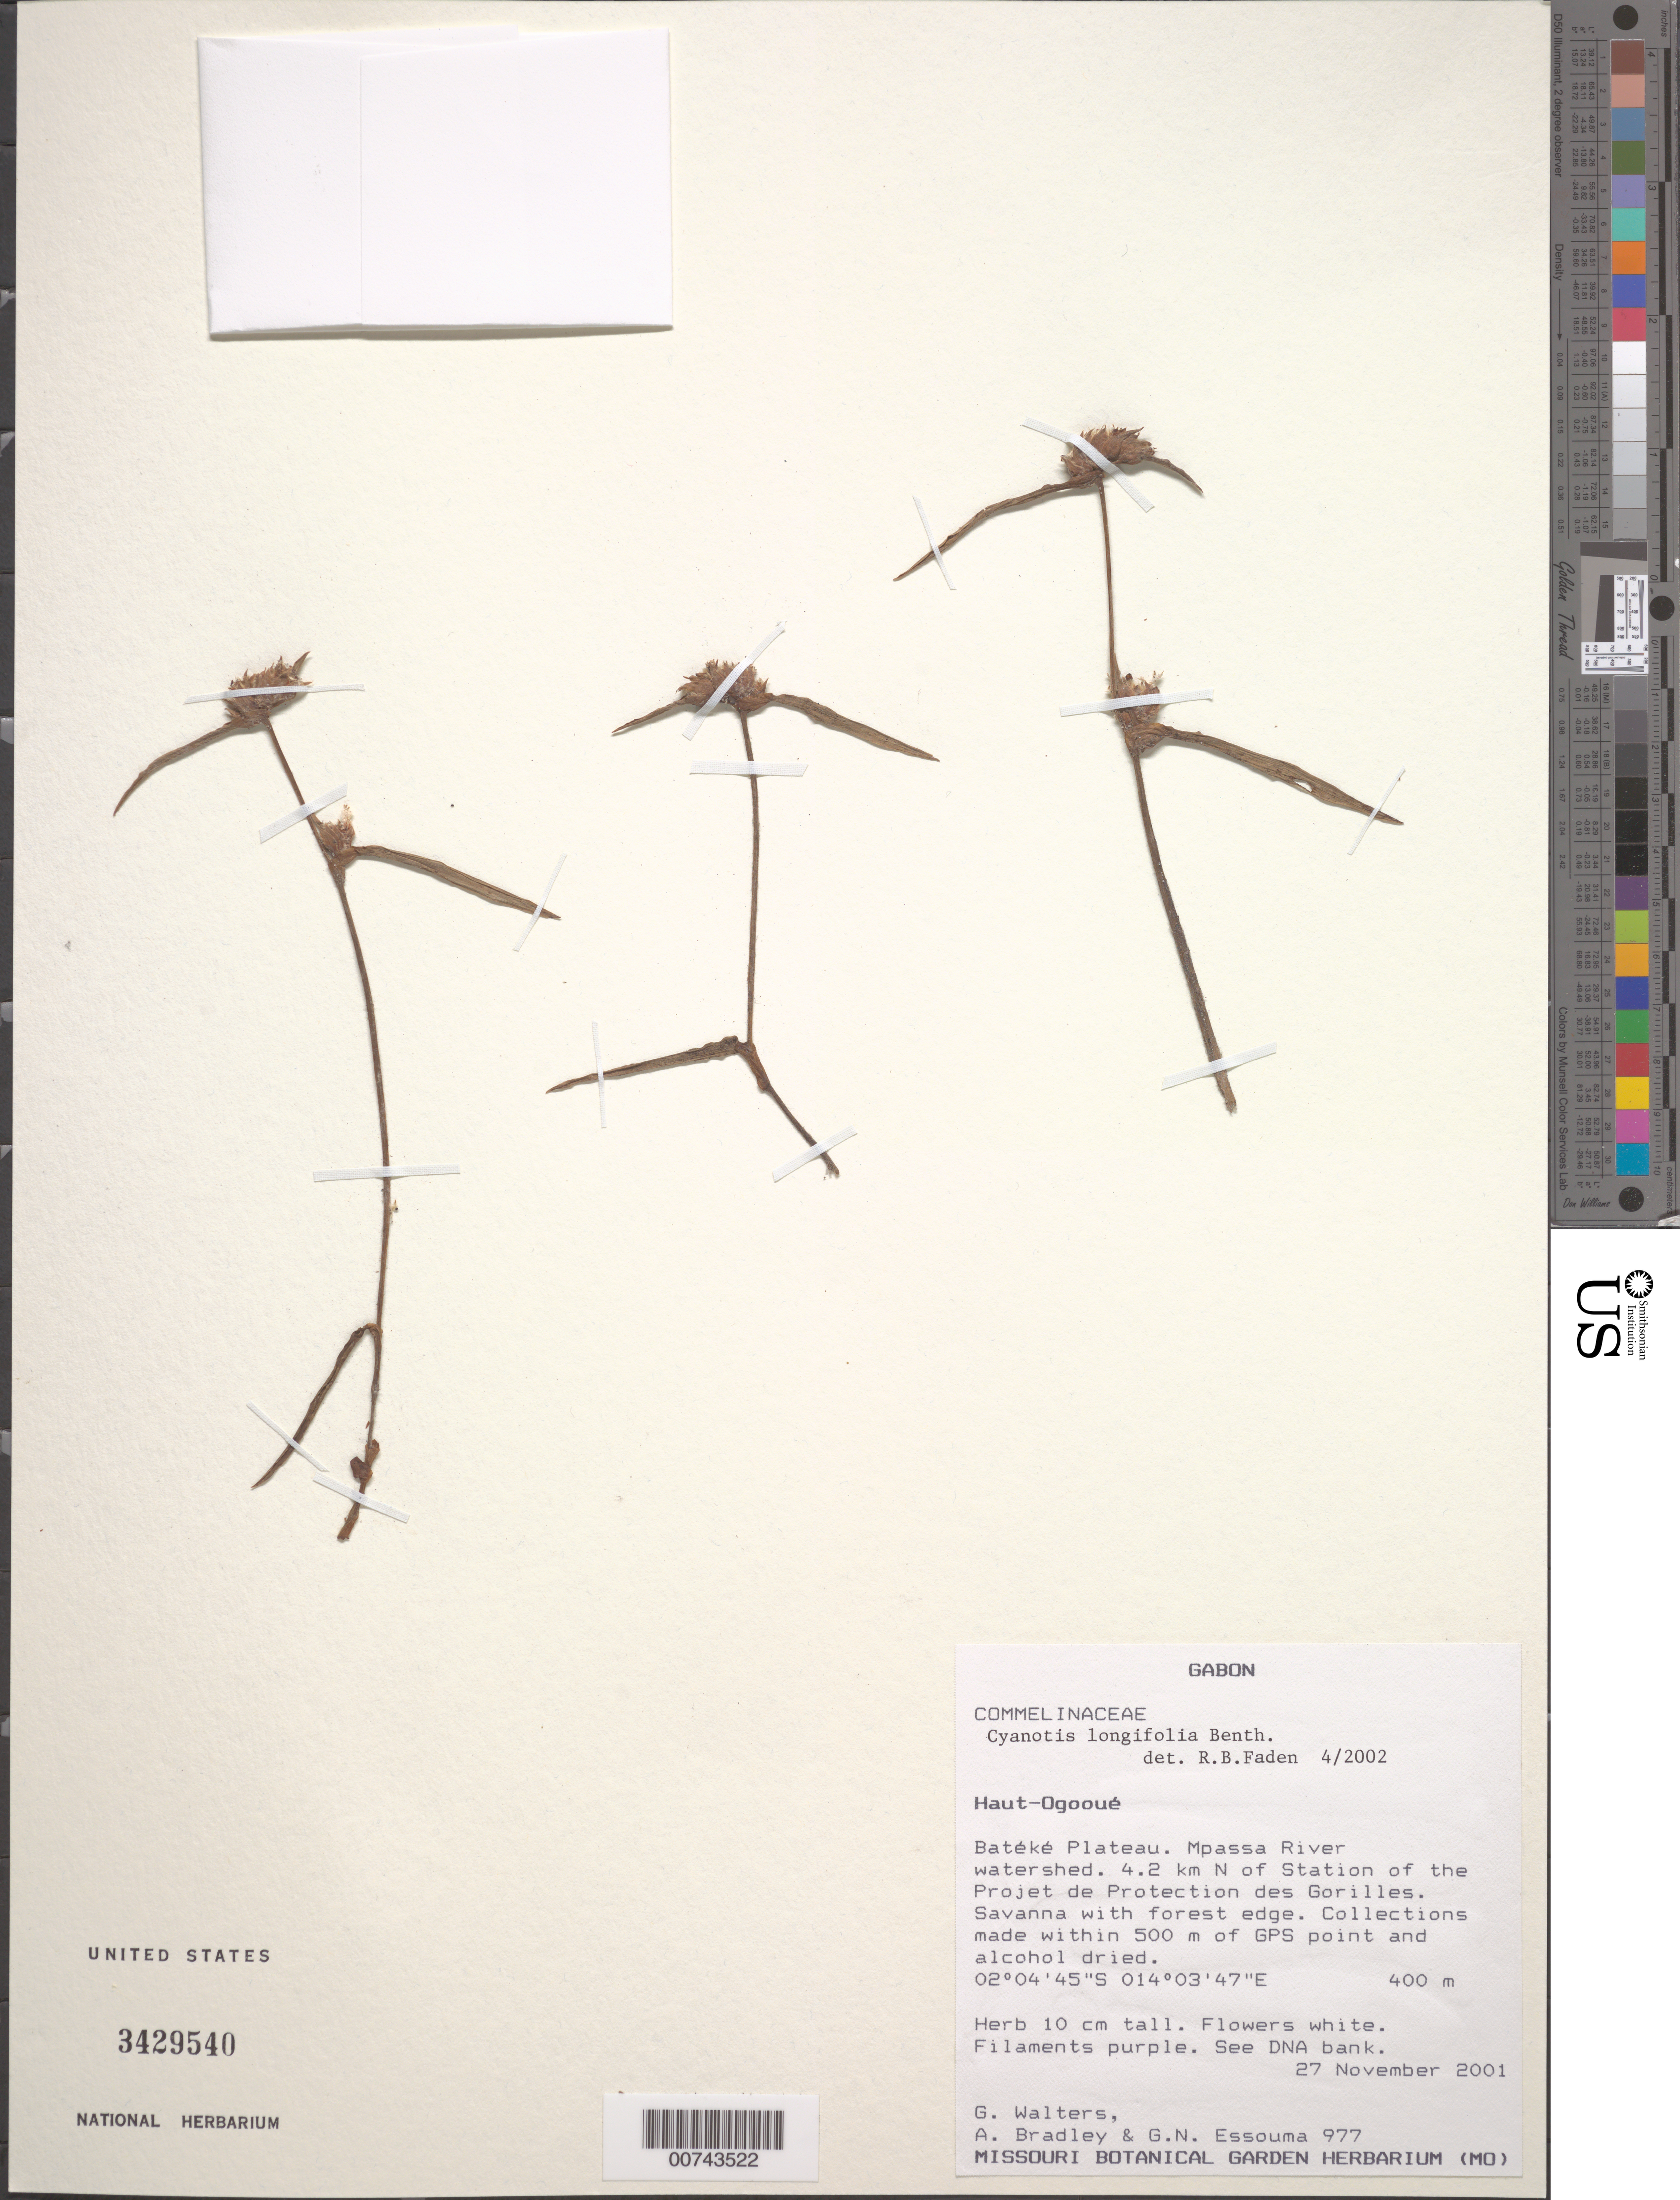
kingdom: Plantae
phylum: Tracheophyta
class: Liliopsida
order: Commelinales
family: Commelinaceae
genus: Cyanotis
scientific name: Cyanotis longifolia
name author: Benth.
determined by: Faden, Robert B., (US), Smithsonian Institution - National Museum of Natural History (UNITED STATES)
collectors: G. Walters, A. F. Bradley & G. Essouma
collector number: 977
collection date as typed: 27 Nov 2001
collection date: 2001-11-27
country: Gabon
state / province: Haut-Ogooue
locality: Bateke Plateau, Mpassa River watershed.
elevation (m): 400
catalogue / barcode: US 3429540